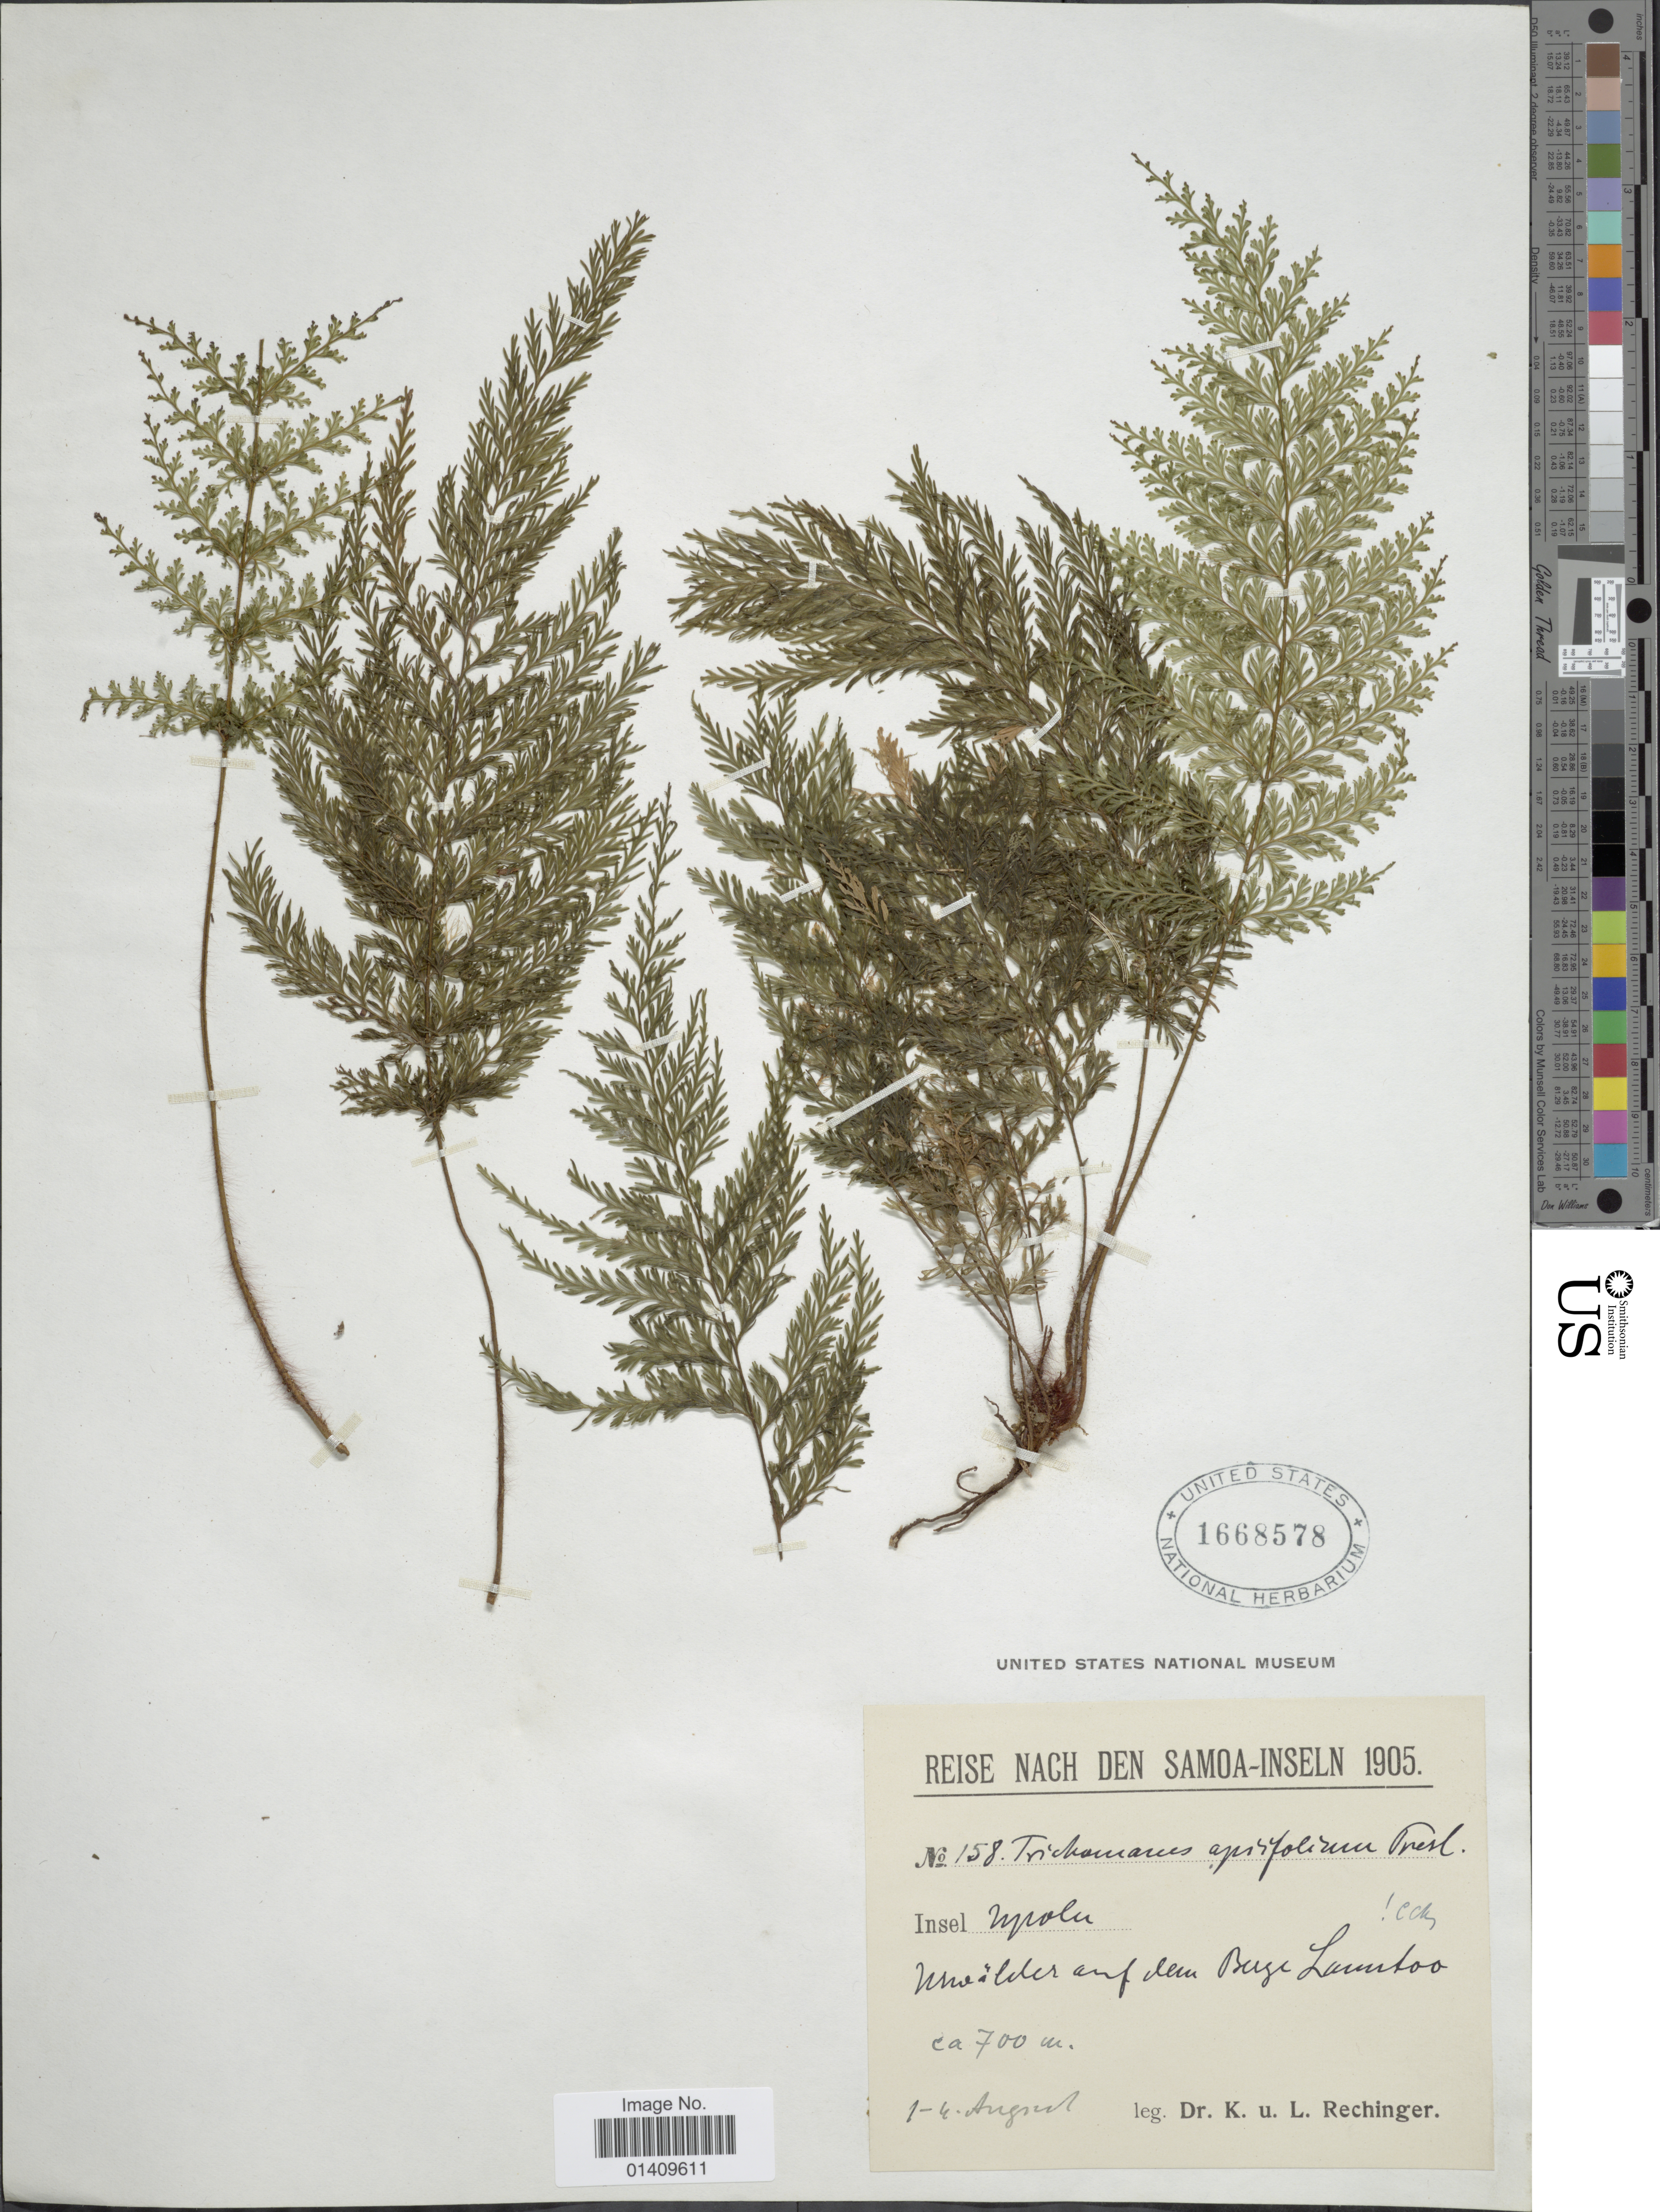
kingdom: Plantae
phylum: Tracheophyta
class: Polypodiopsida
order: Hymenophyllales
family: Hymenophyllaceae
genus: Callistopteris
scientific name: Callistopteris apiifolia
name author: (C. Presl) Copel.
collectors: K. Rechinger & L. Rechinger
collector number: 158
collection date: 1905-08-01/1905-08-04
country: Samoa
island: Upolu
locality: Insel Upolu nrwilder auf dem Berge Lamtoo [interpreted]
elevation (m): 7000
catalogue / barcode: US 1668578